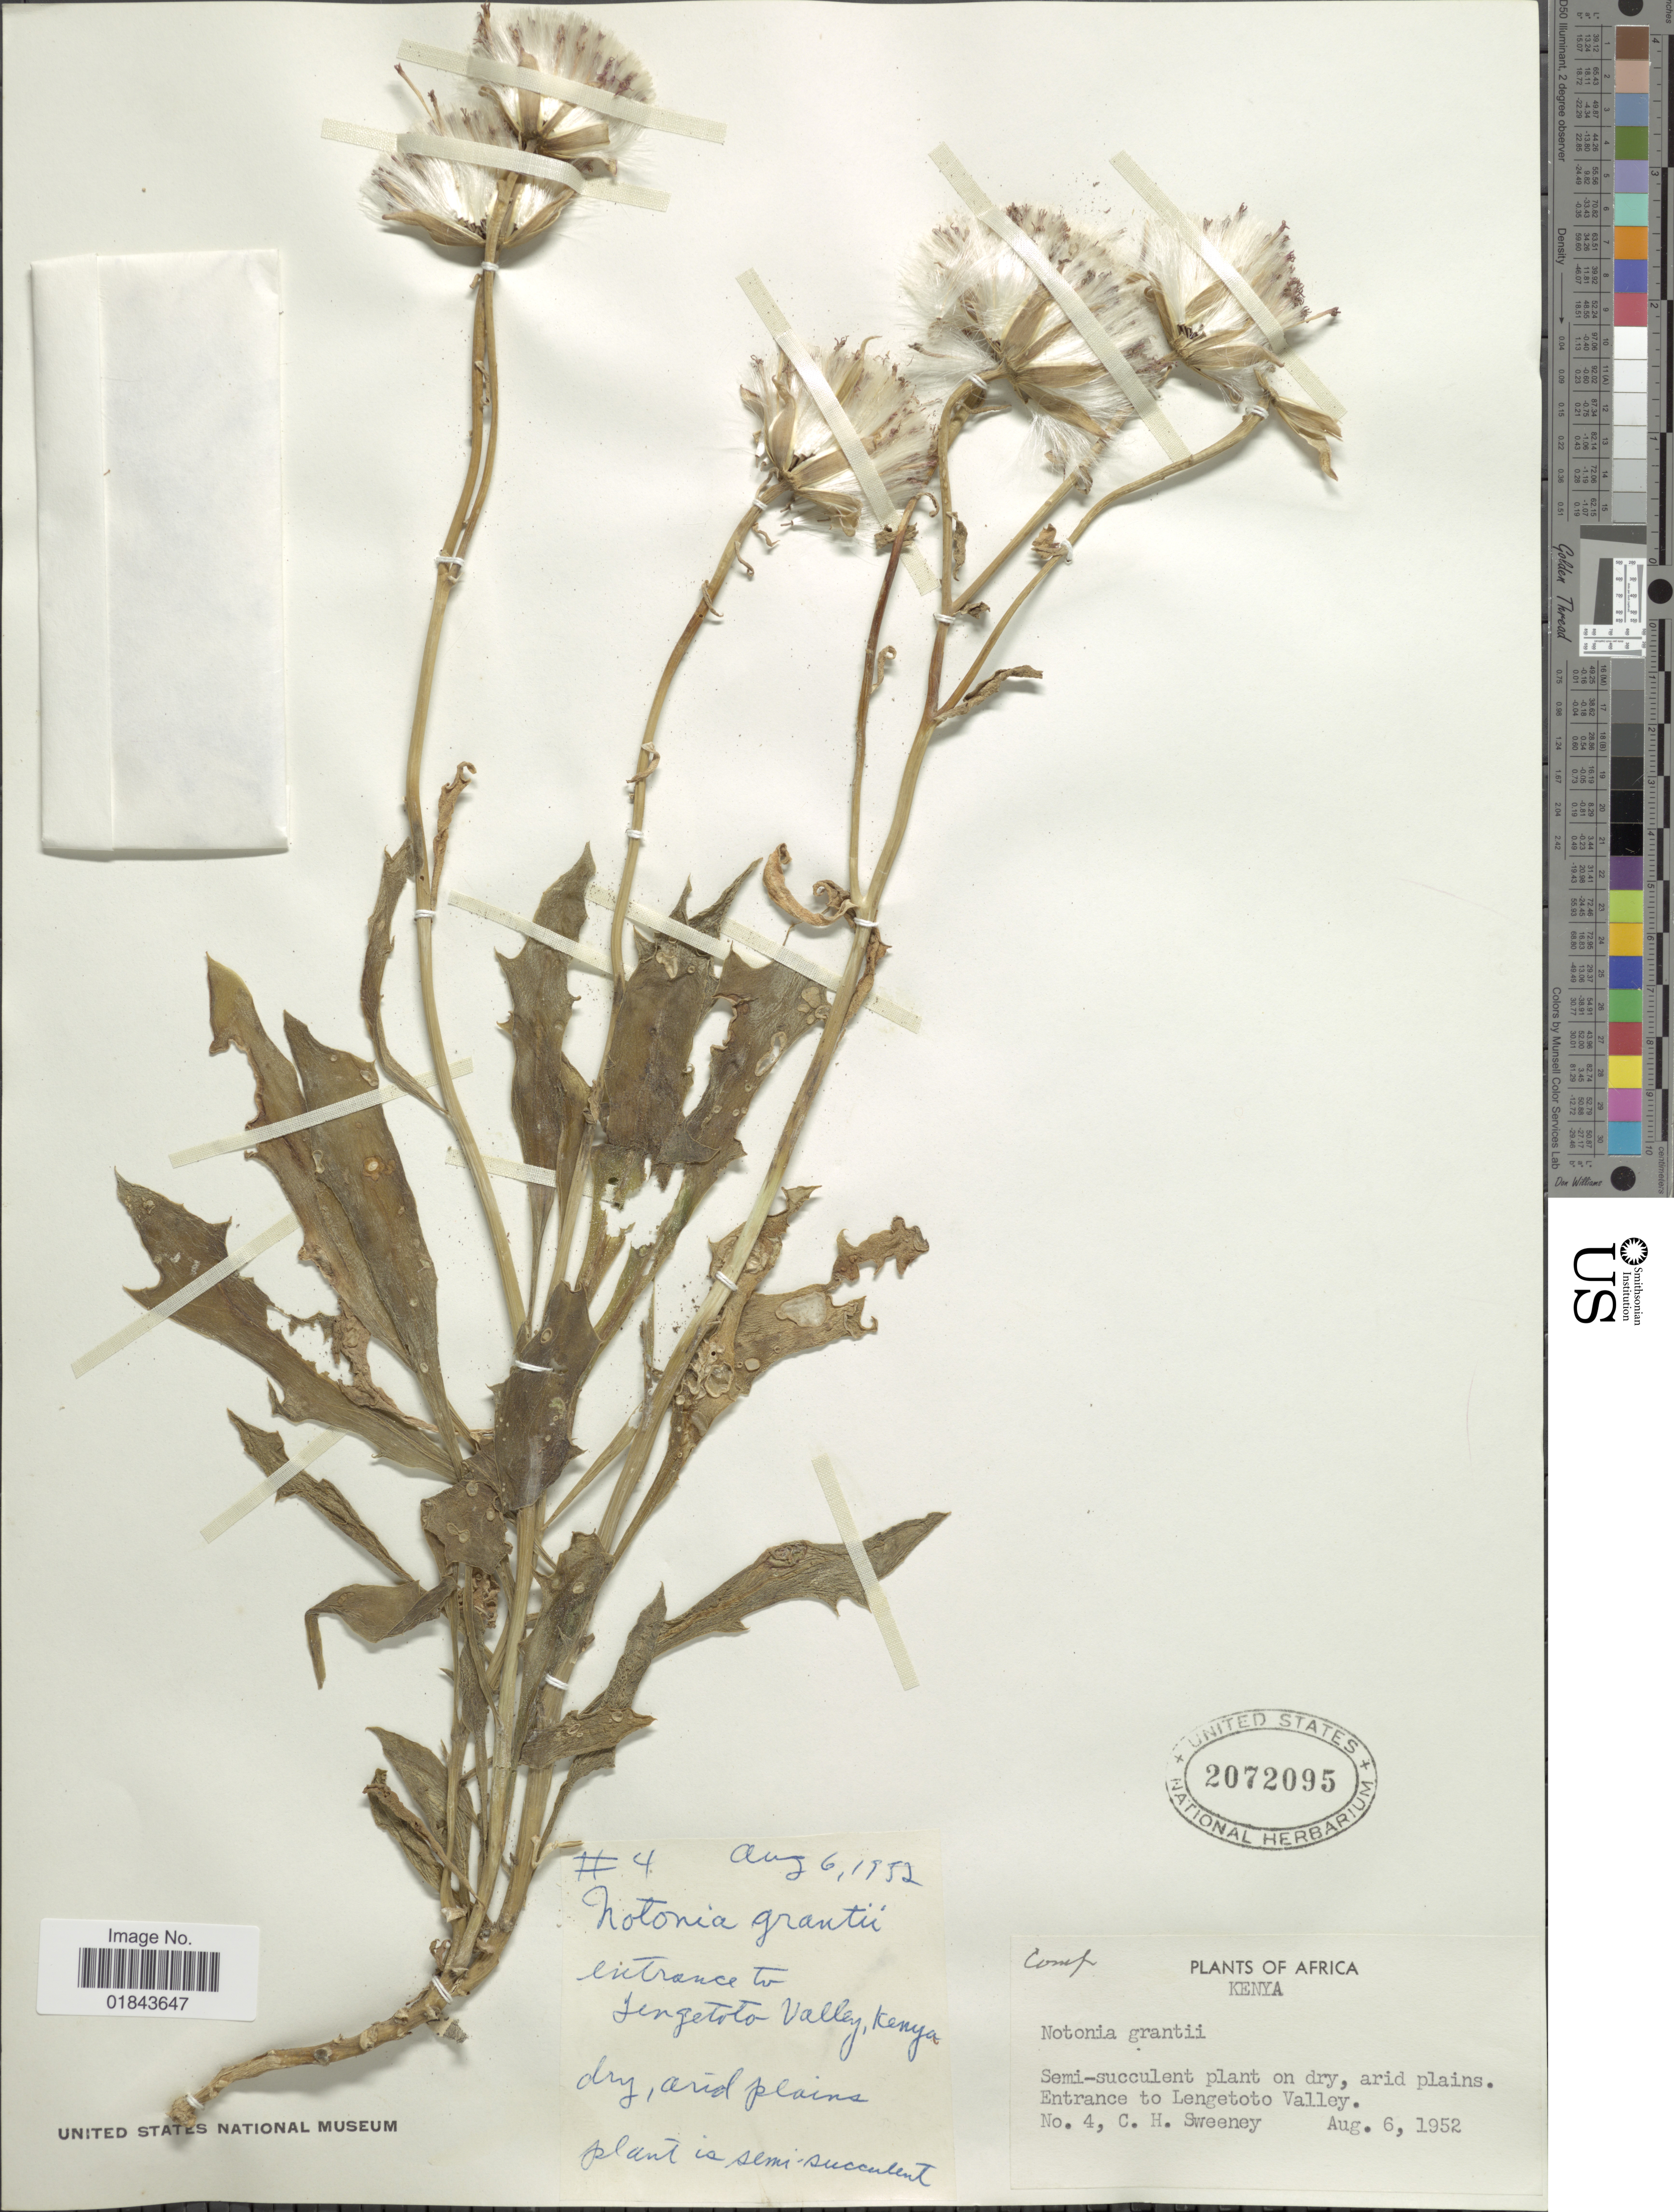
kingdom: Plantae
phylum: Tracheophyta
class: Magnoliopsida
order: Asterales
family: Asteraceae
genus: Notonia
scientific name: Notonia grantii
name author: Oliv. & Hieron.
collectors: C. Sweeney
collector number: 4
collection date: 1952-08-06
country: Kenya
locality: Entrance to Lengetoto Valley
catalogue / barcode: US 2072095